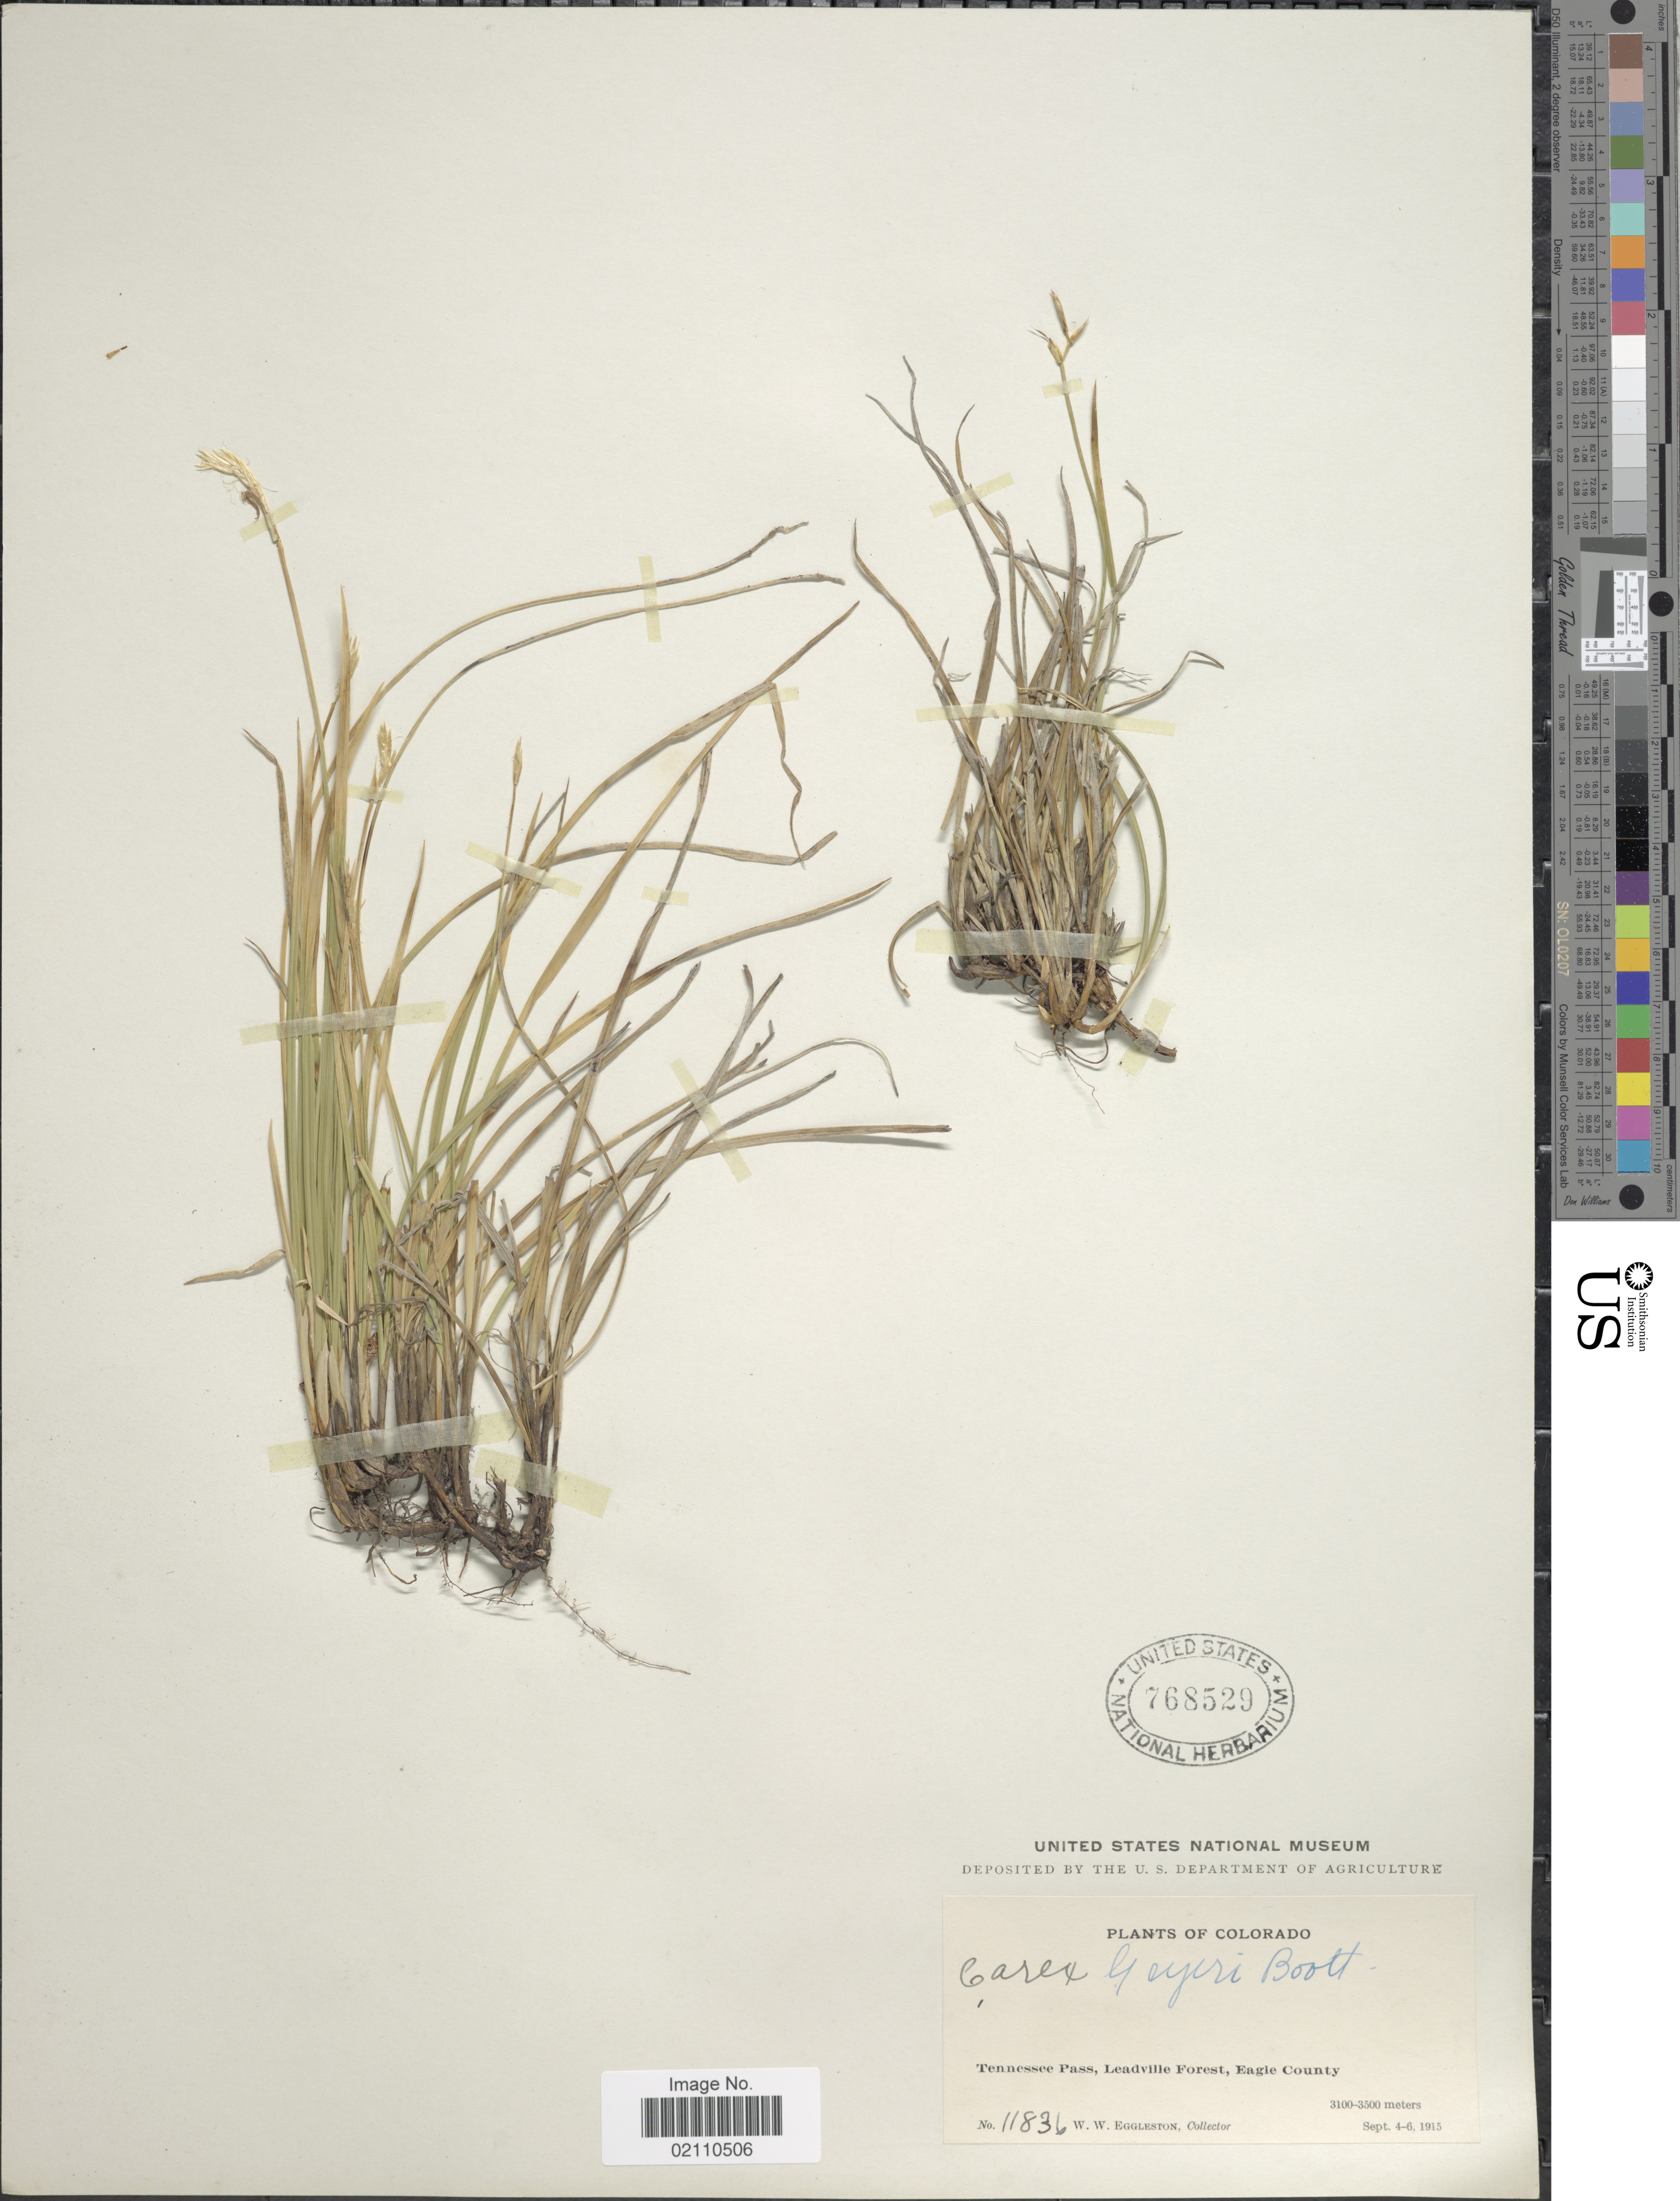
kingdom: Plantae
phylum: Tracheophyta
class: Liliopsida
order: Poales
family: Cyperaceae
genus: Carex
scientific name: Carex geyeri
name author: Boott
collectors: W. W. Eggleston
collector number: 11836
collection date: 1915-09-04/1915-09-06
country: United States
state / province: Colorado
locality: Tennessee Pass, Leadville Forest, Eagle County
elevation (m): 3100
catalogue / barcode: US 768529